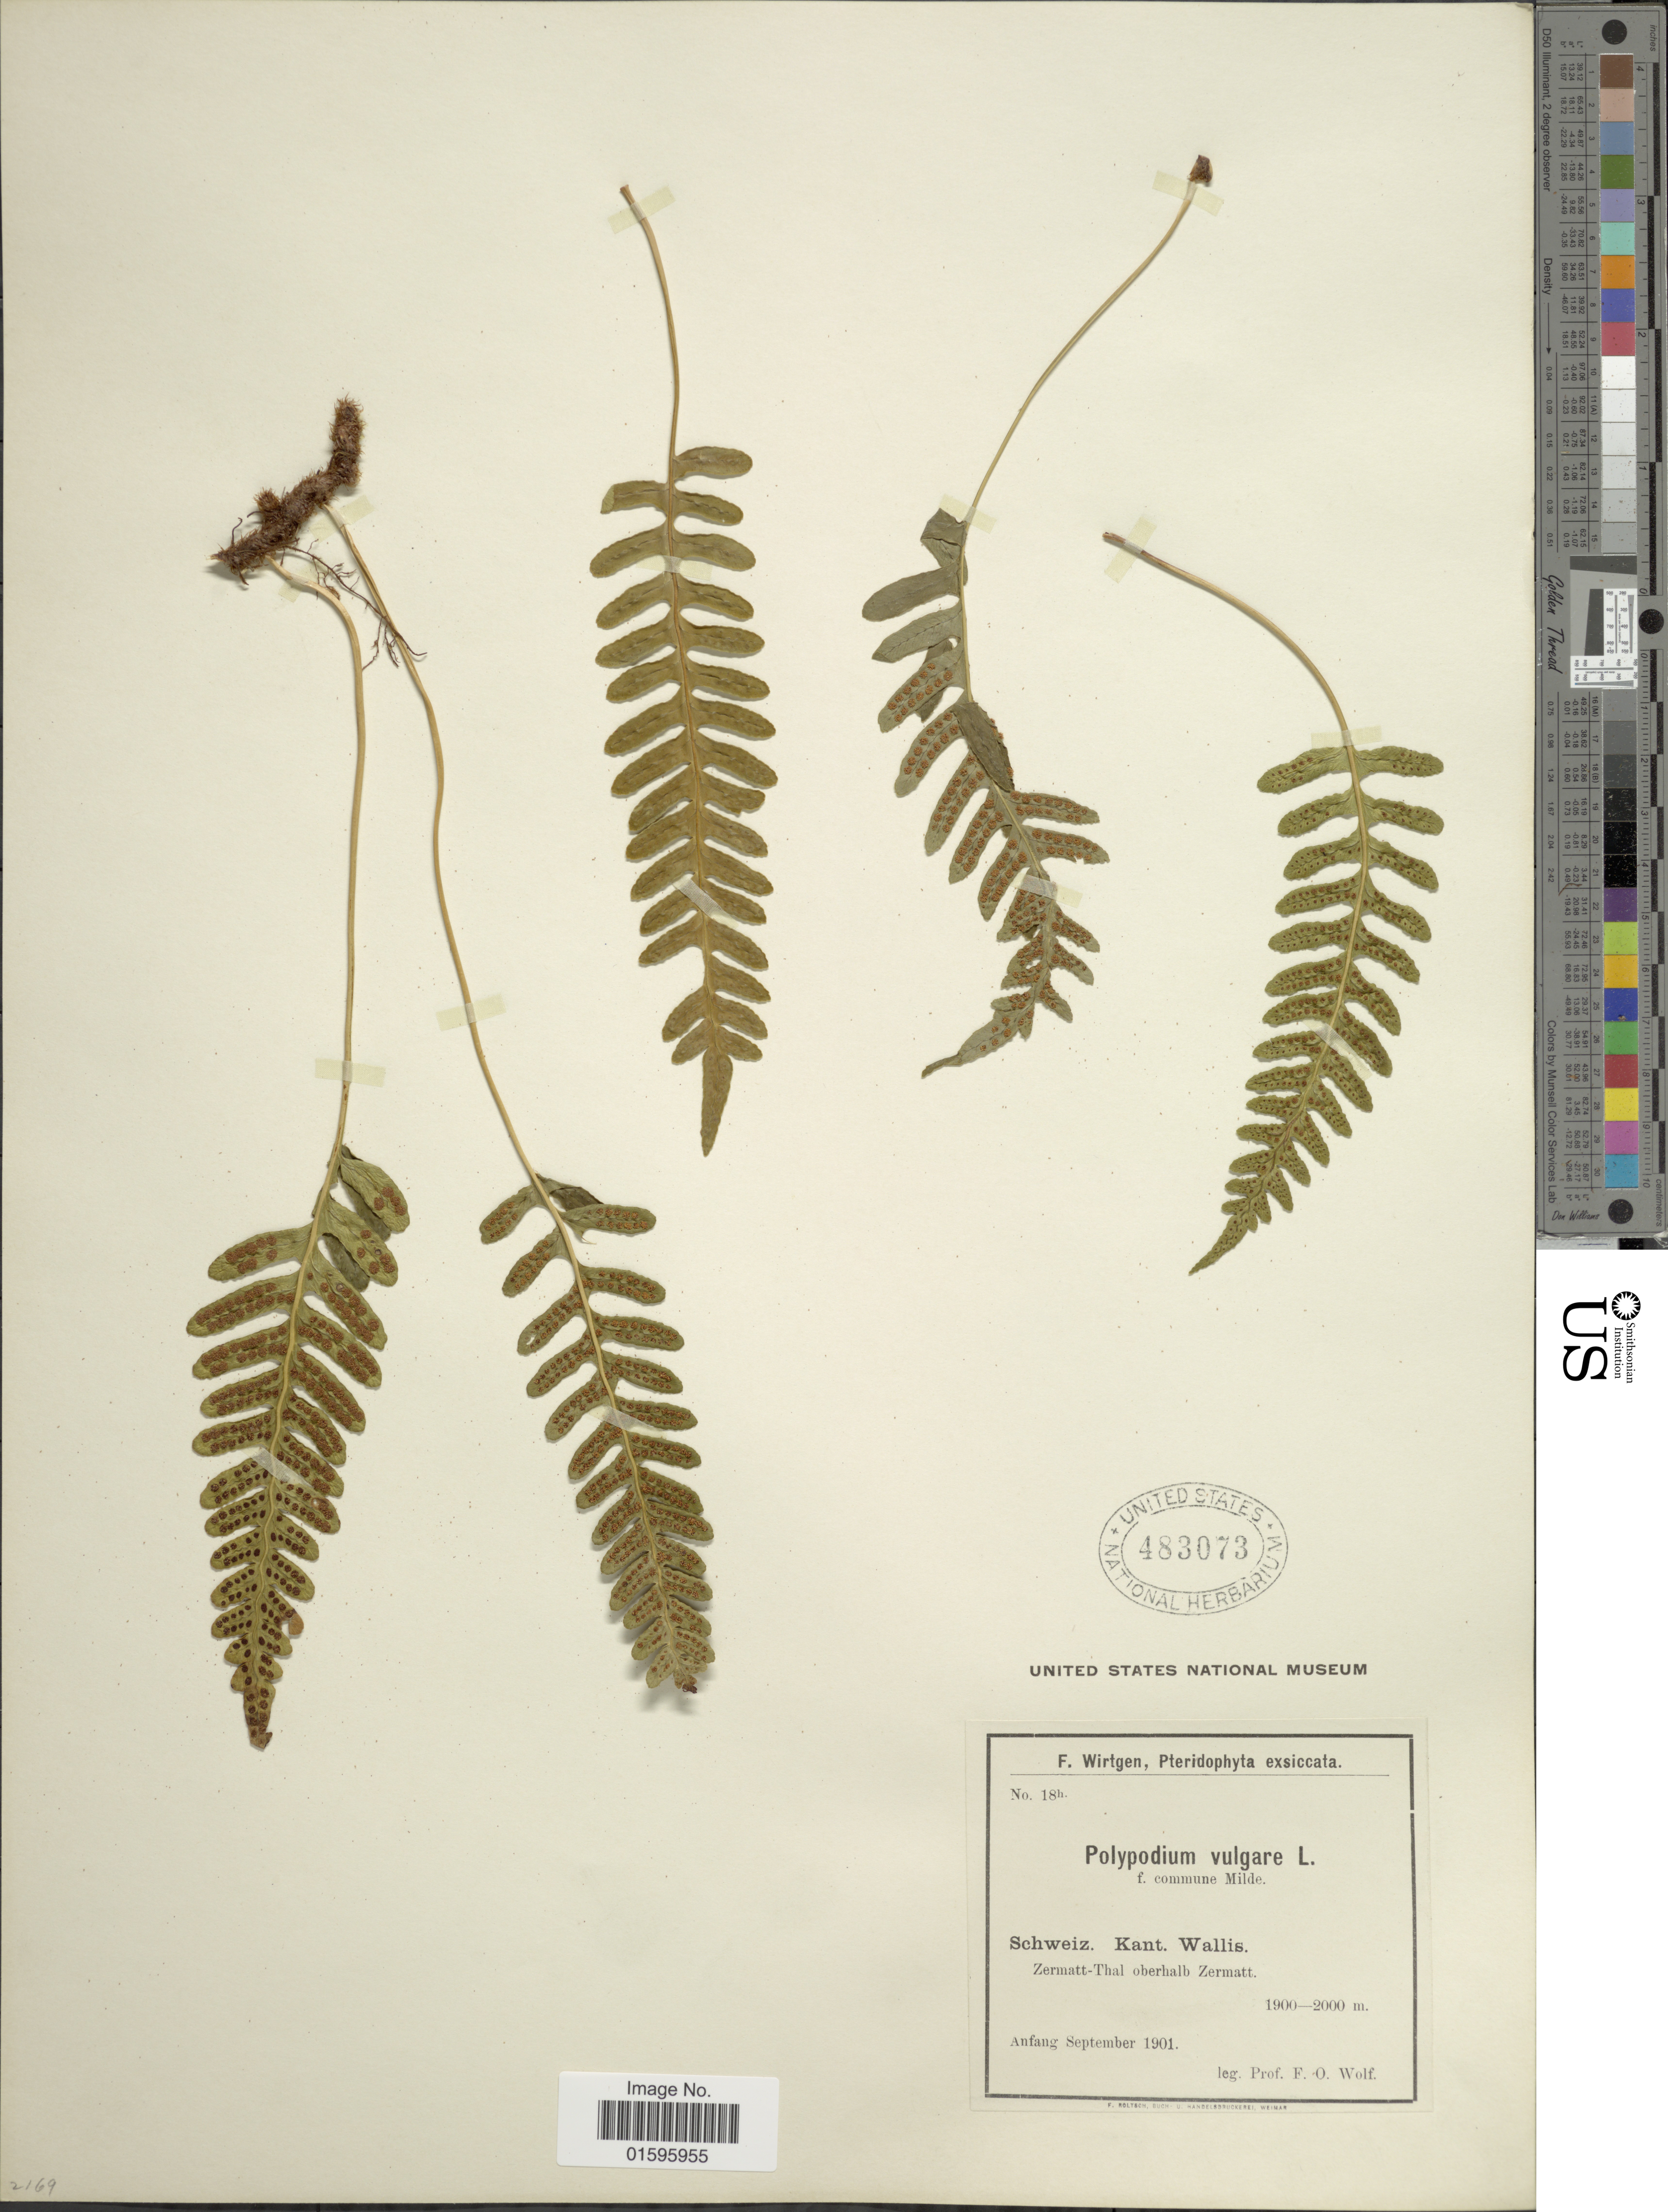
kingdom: Plantae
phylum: Tracheophyta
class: Polypodiopsida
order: Polypodiales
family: Polypodiaceae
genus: Polypodium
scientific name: Polypodium vulgare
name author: L.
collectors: F. Wolf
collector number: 18h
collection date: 1901-09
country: Switzerland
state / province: Valais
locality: Schweiz, Kant. Wallis, Zermatt-Thal oberhalb Zermatt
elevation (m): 1900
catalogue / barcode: US 483073